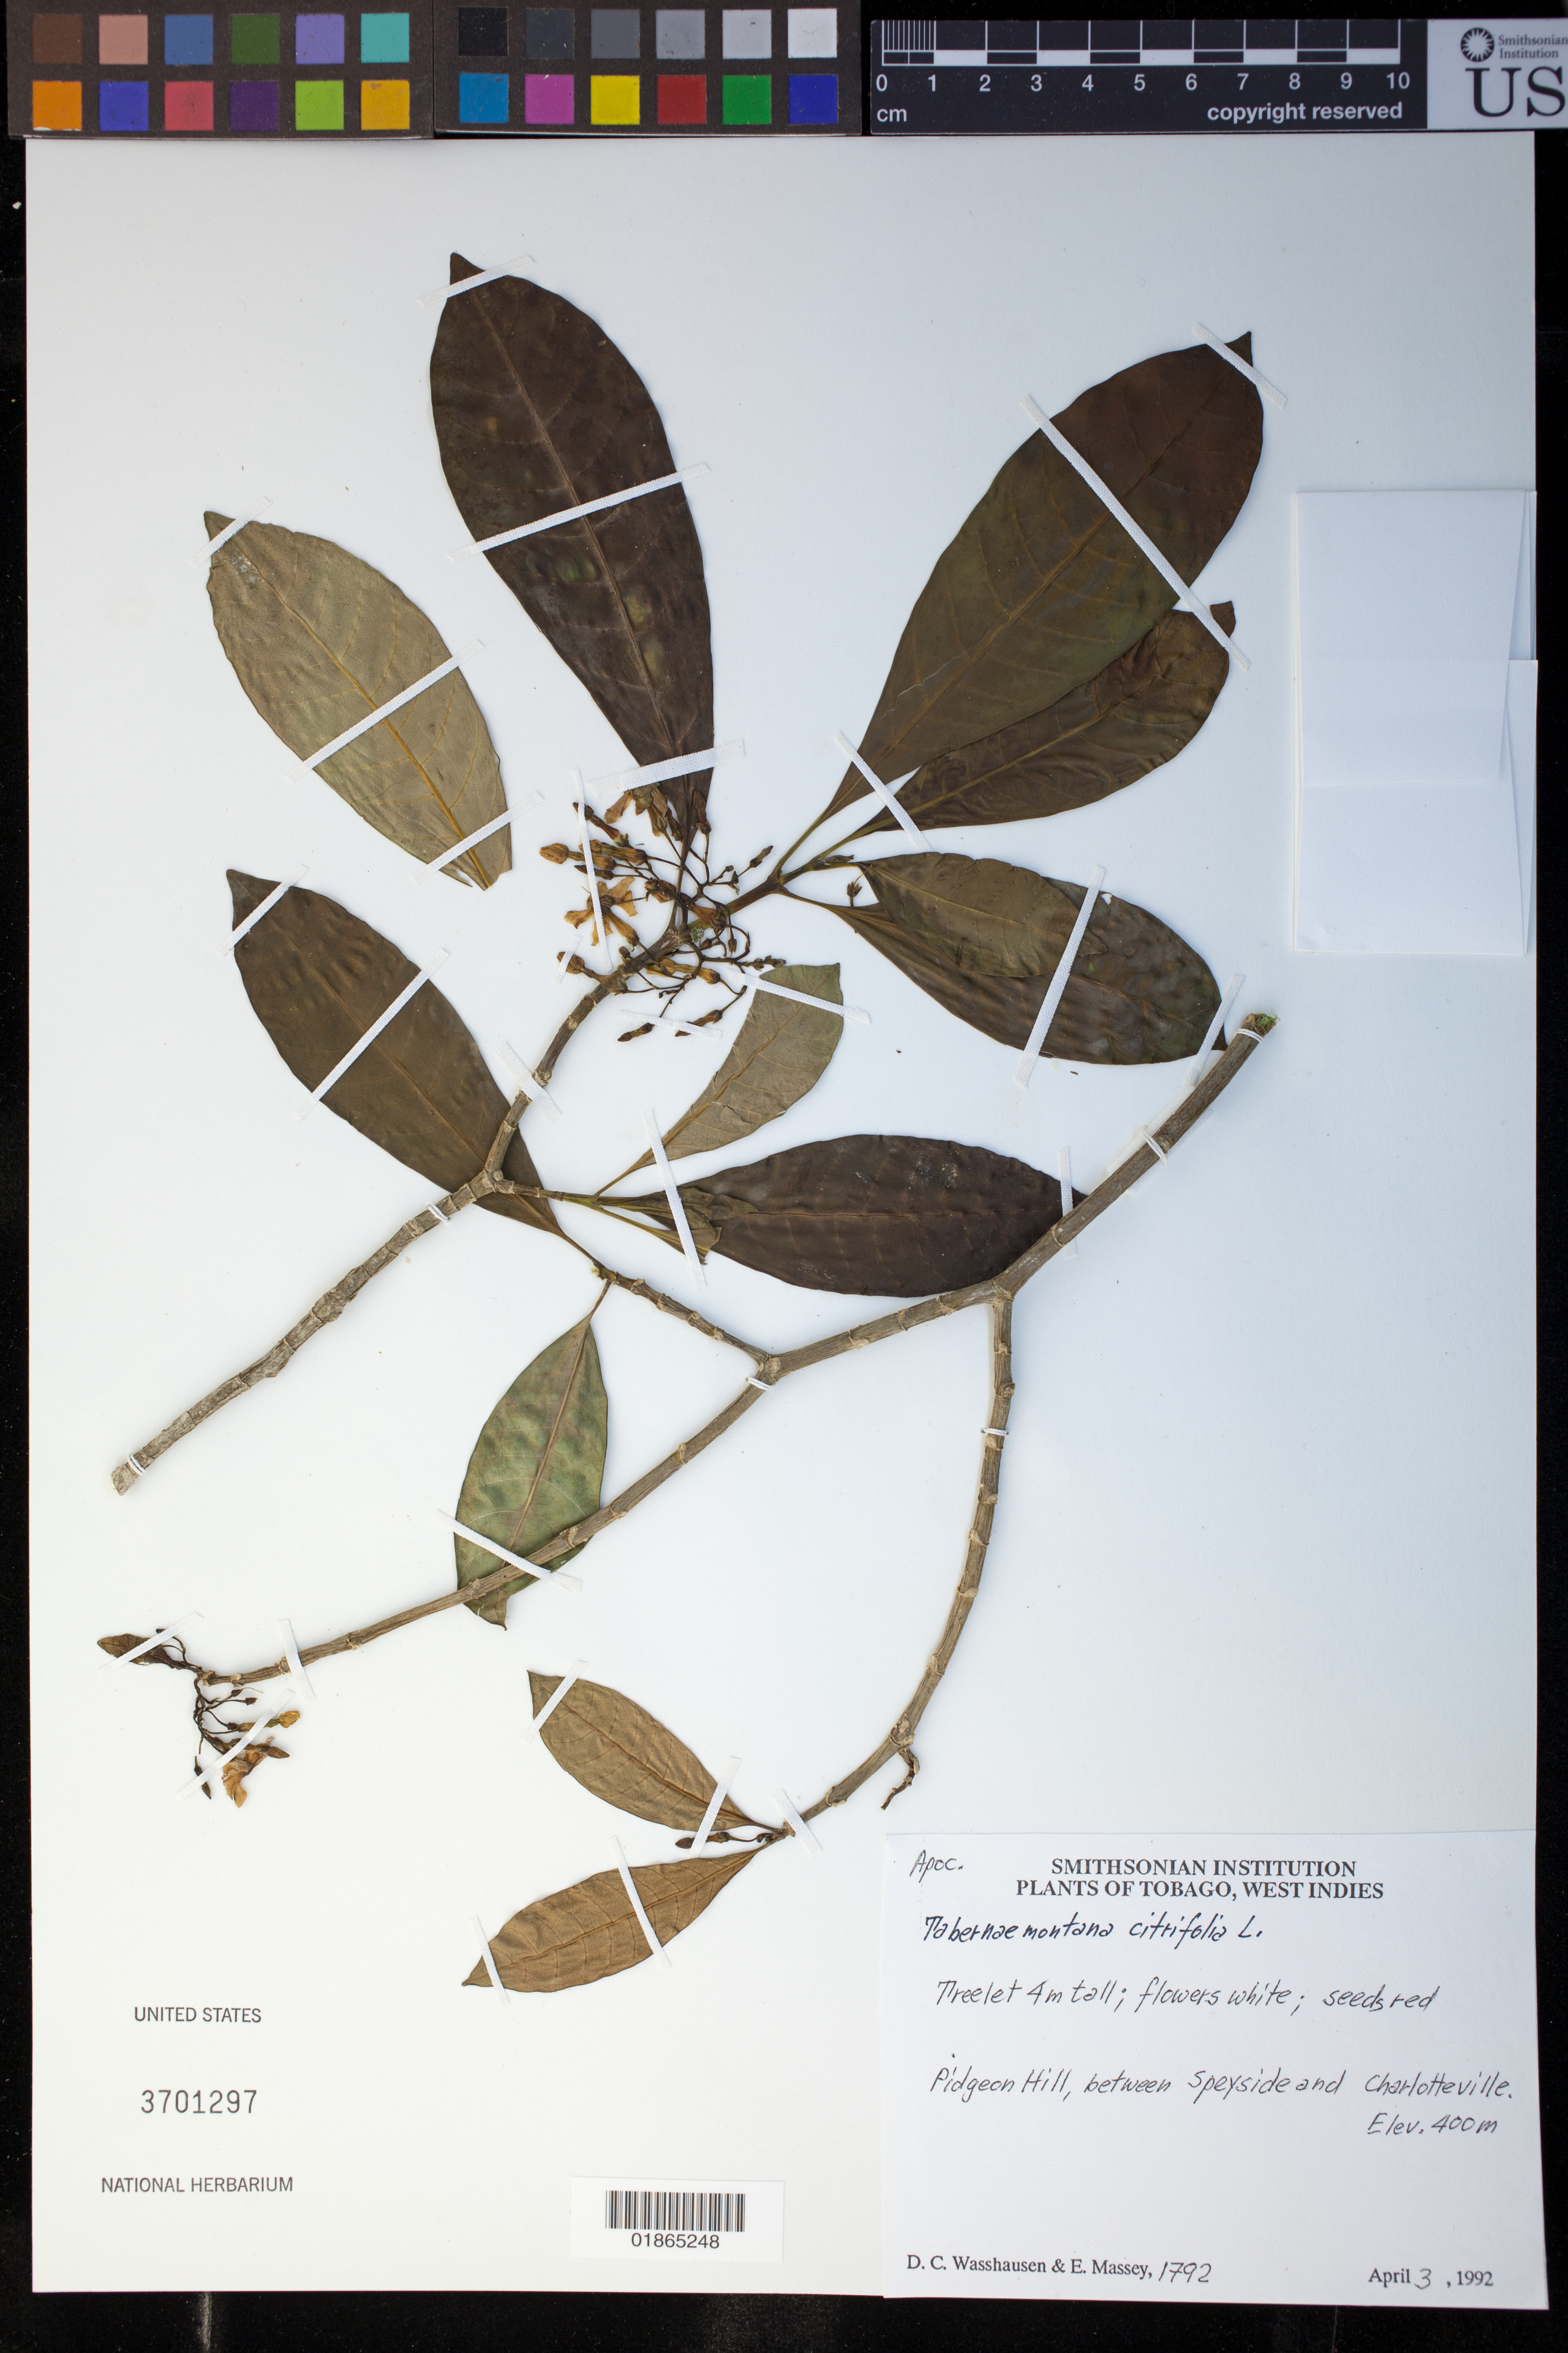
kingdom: Plantae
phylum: Tracheophyta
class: Magnoliopsida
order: Gentianales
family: Apocynaceae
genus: Tabernaemontana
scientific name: Tabernaemontana citrifolia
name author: L.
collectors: D. C. Wasshausen & E. Massey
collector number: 1792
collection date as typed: April 3, 1992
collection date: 1992-04-03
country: Trinidad and Tobago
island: Tobago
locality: Pidgeon Hill, between Speyside and Charlotteville.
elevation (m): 400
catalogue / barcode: US 3701297